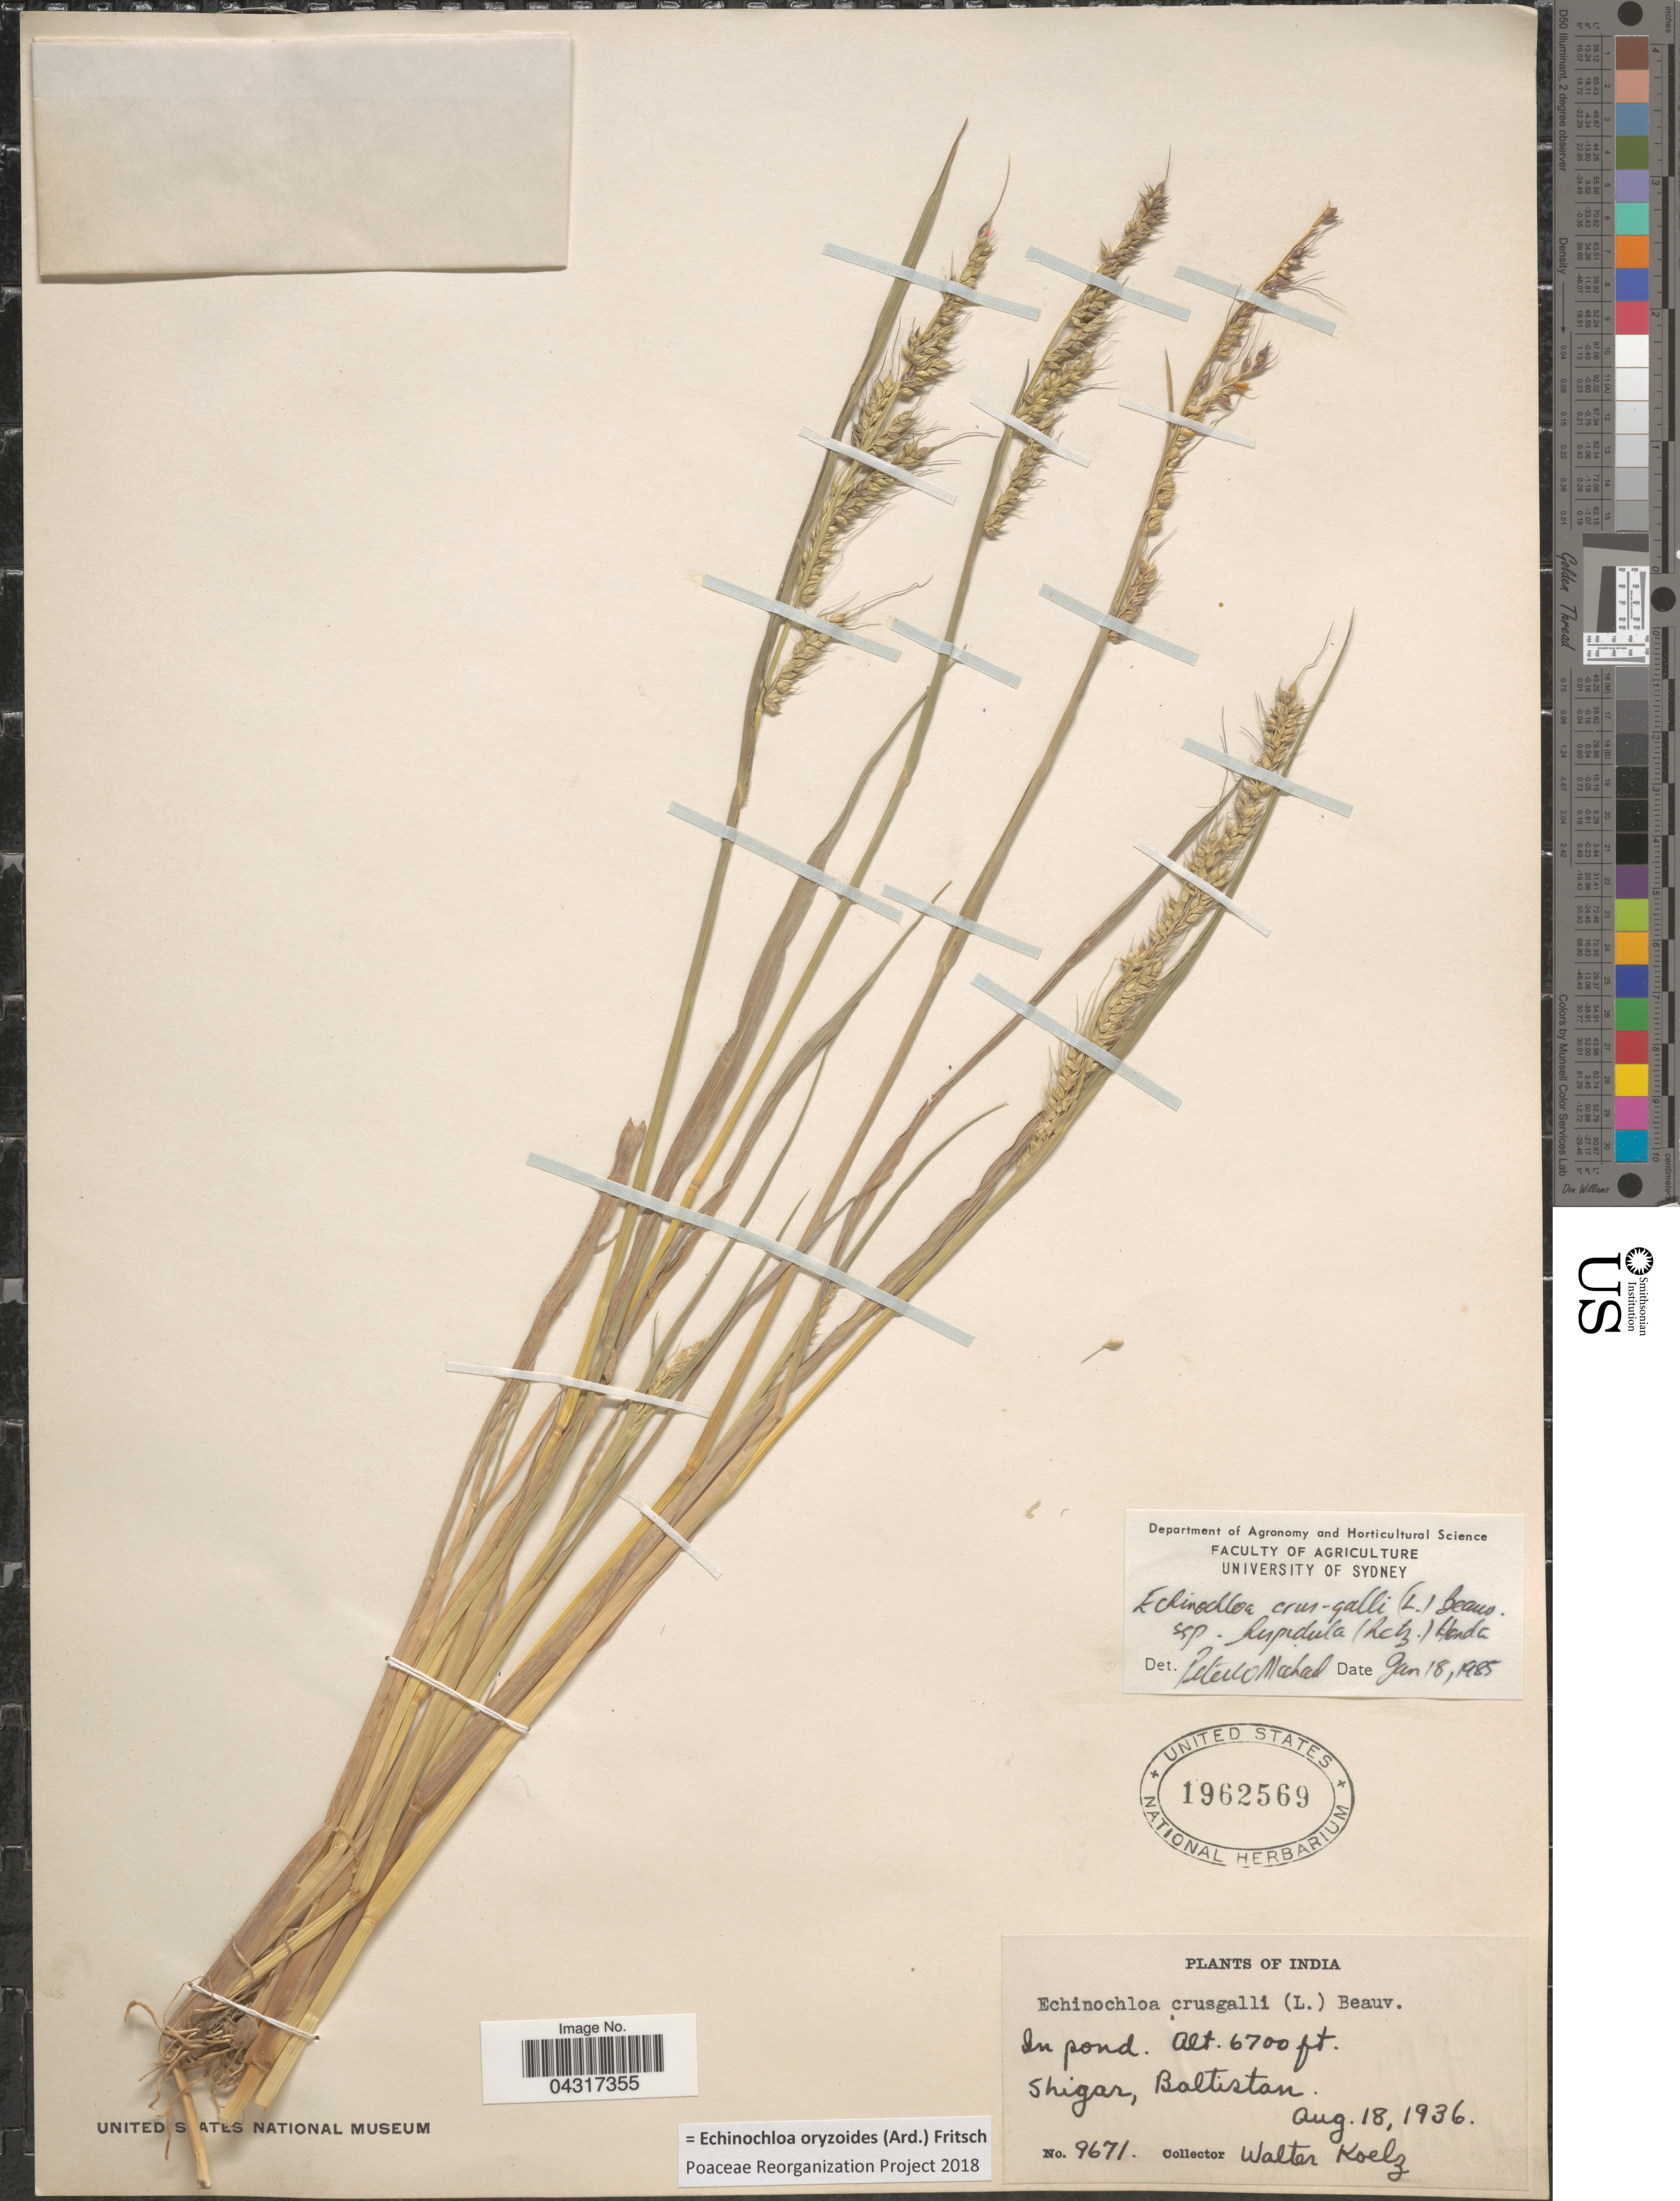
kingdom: Plantae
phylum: Tracheophyta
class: Liliopsida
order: Poales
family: Poaceae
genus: Echinochloa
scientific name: Echinochloa oryzoides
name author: (Ard.) Fritsch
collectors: W. N. Koelz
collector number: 9671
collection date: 1936-08-18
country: Pakistan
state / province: Gilgit-Baltistan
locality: Shigar, Baltistan.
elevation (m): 2042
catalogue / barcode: US 1962569